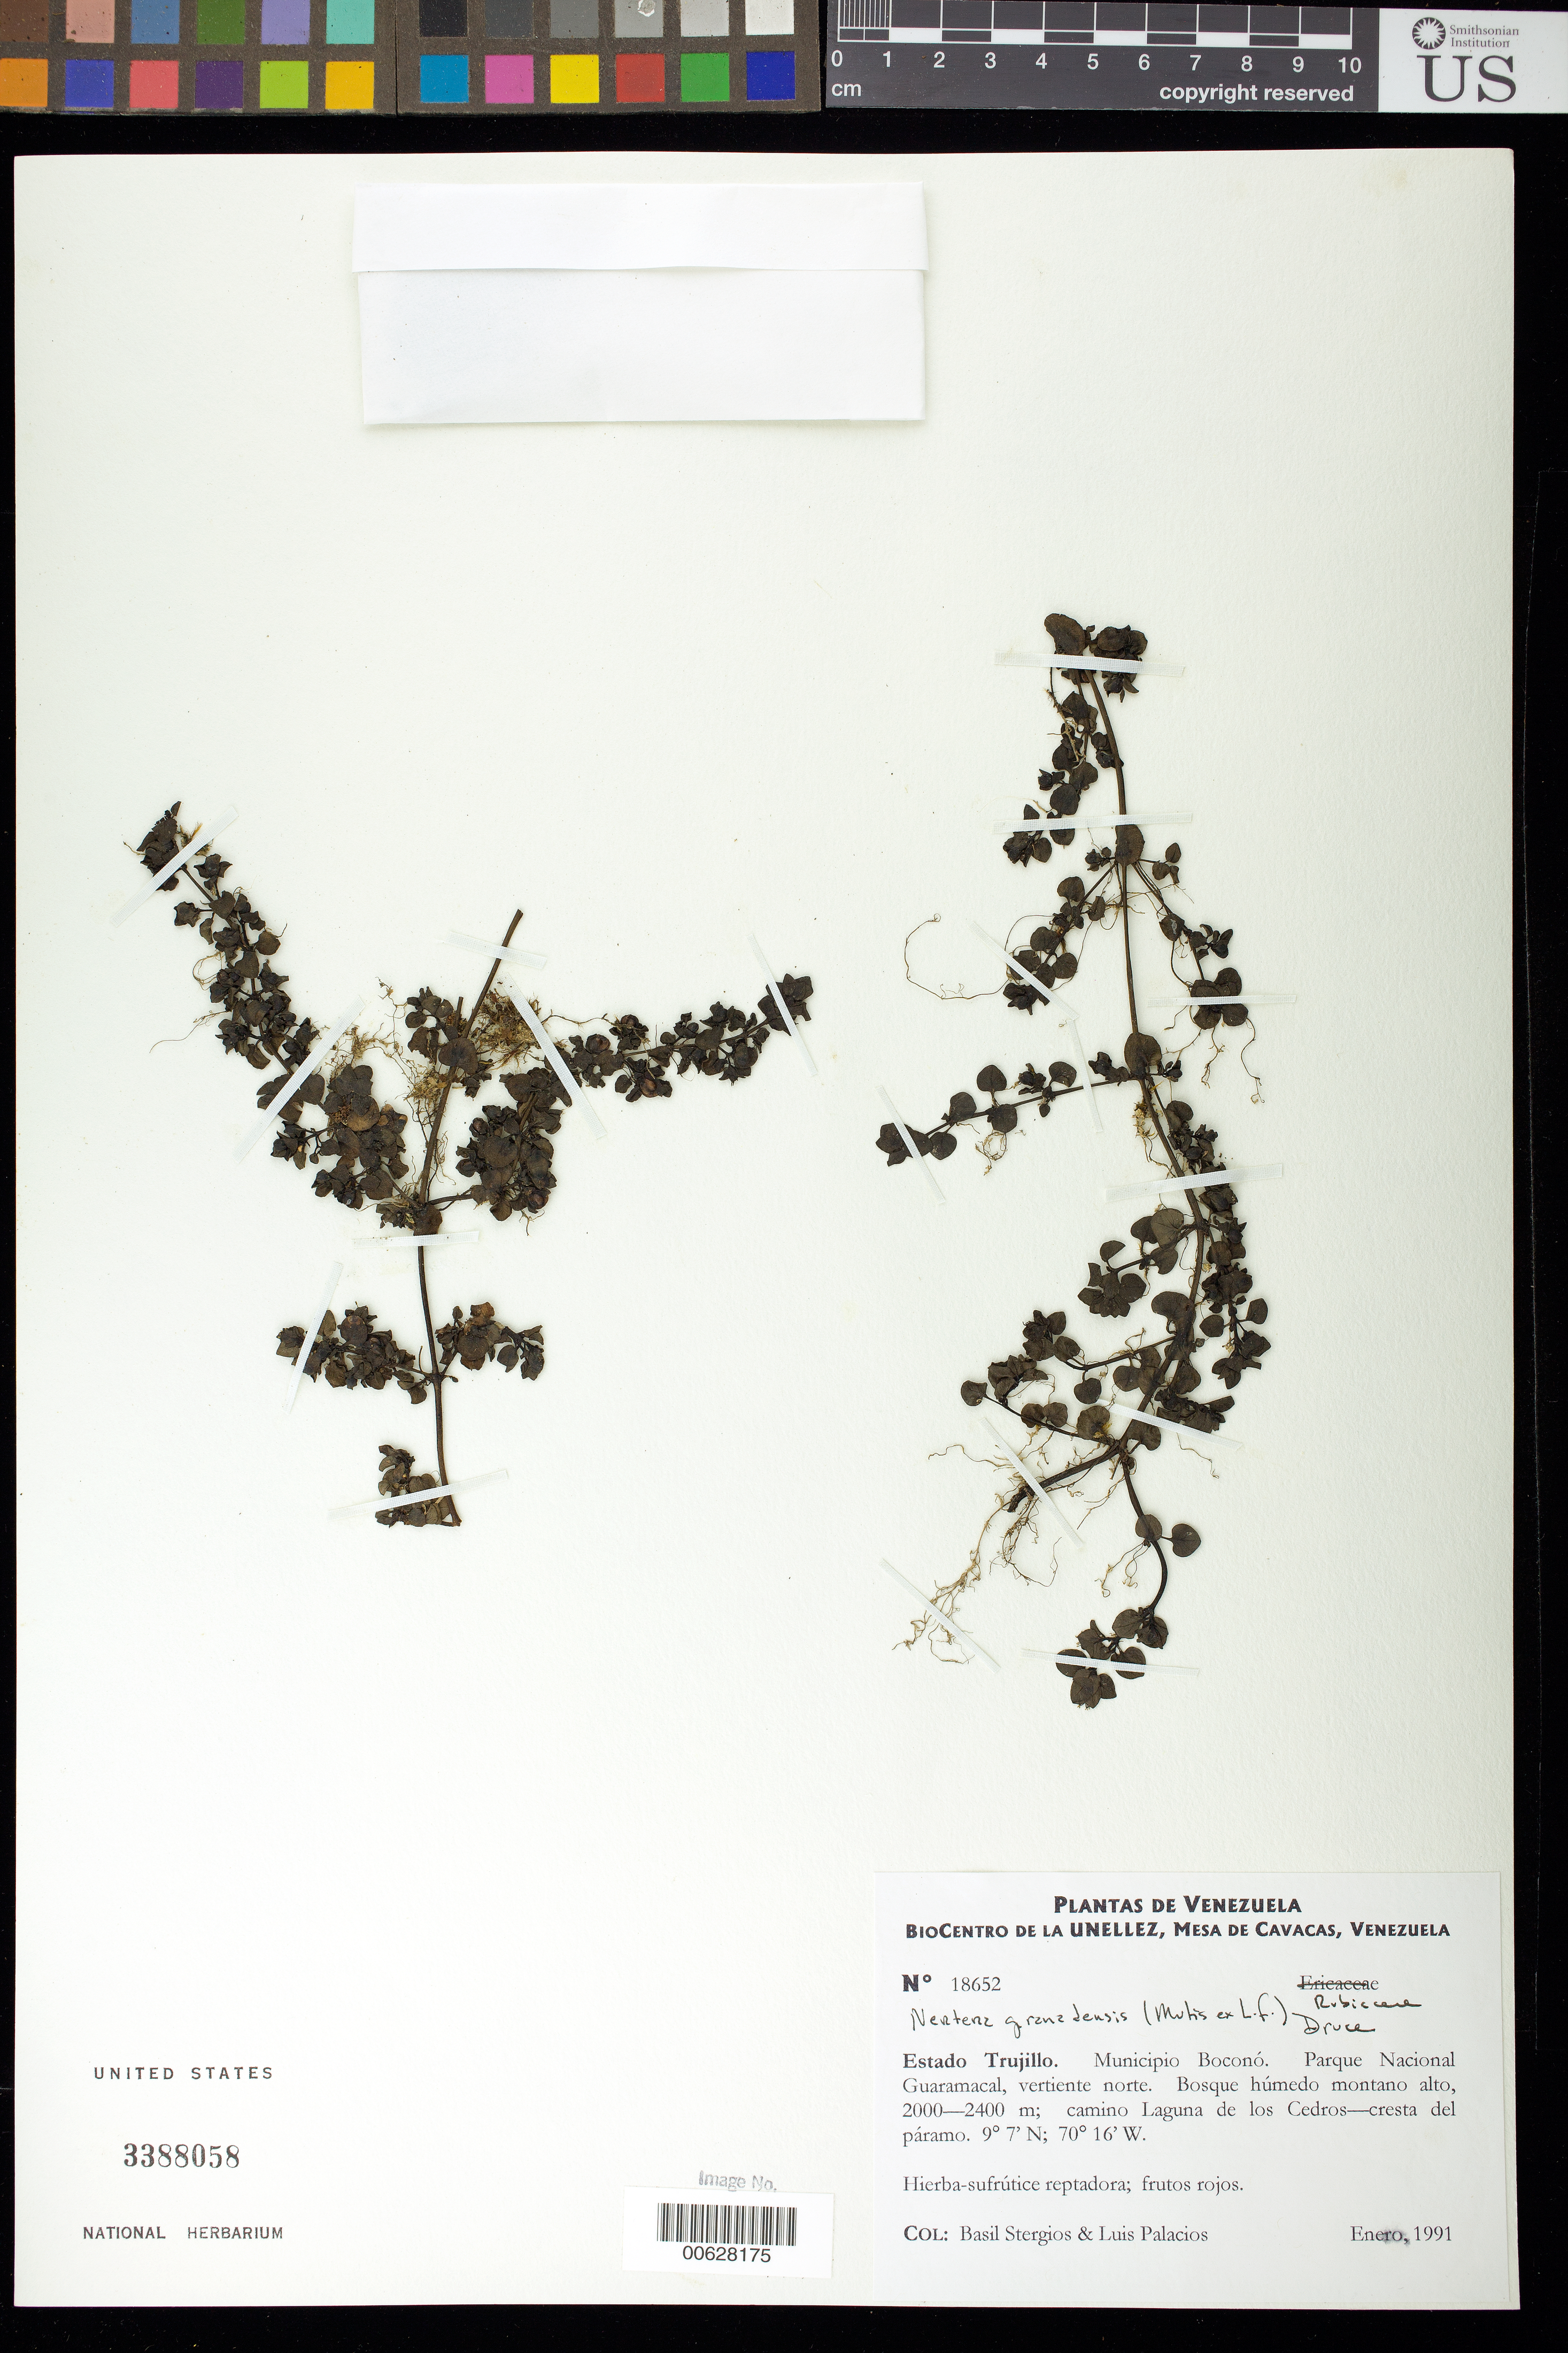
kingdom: Plantae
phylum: Tracheophyta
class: Magnoliopsida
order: Gentianales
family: Rubiaceae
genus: Nertera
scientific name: Nertera granadensis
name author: (Mutis ex L. f.) Druce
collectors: B. G. Stergios & L. Palacios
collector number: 18652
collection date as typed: Jan 1991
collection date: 1991-01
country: Venezuela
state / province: Trujillo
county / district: Boconó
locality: Parque Nacional Guaramacal, vertiente N, camino laguna de los Cedros-cresta del páramo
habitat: Bosque húmedo montano alto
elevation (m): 2000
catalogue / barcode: US 3388058